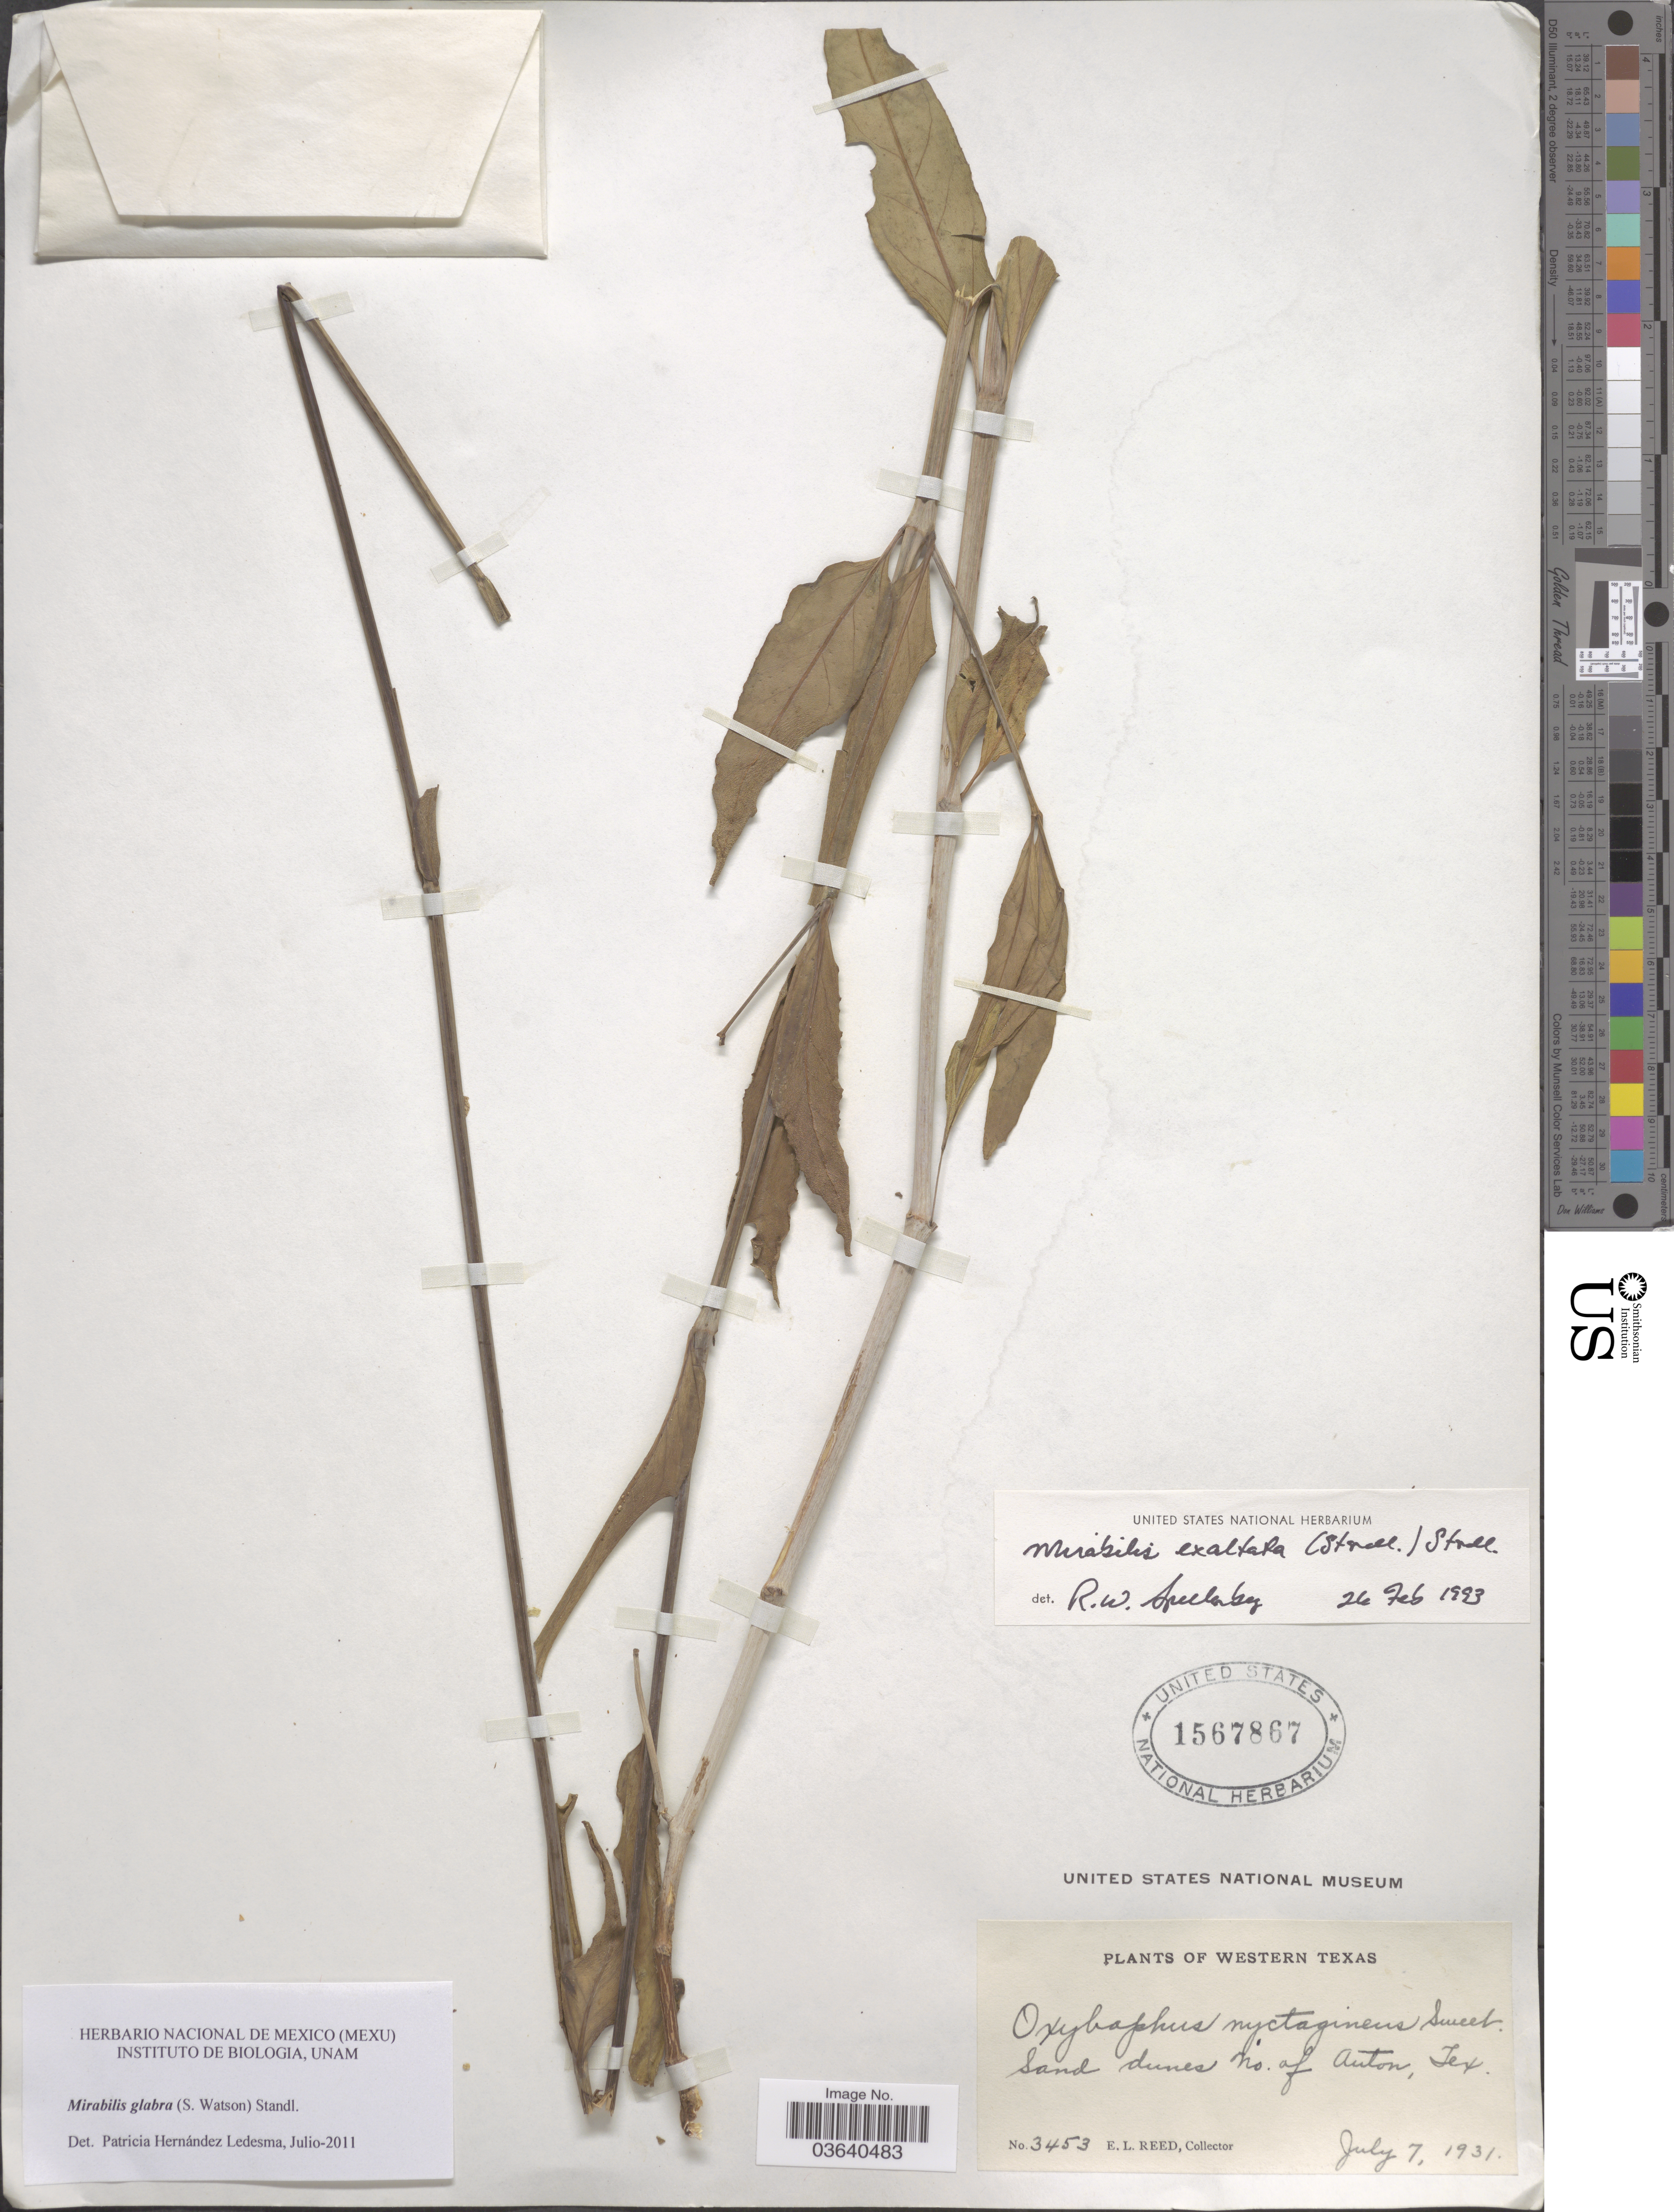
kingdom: Plantae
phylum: Tracheophyta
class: Magnoliopsida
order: Caryophyllales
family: Nyctaginaceae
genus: Mirabilis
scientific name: Mirabilis glabra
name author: (S. Watson) Standl.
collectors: E. Reed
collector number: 3453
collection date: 1931-07-07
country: United States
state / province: Texas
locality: Western Texas. Sand dunes of No. of Anton, Tec.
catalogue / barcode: US 1567867